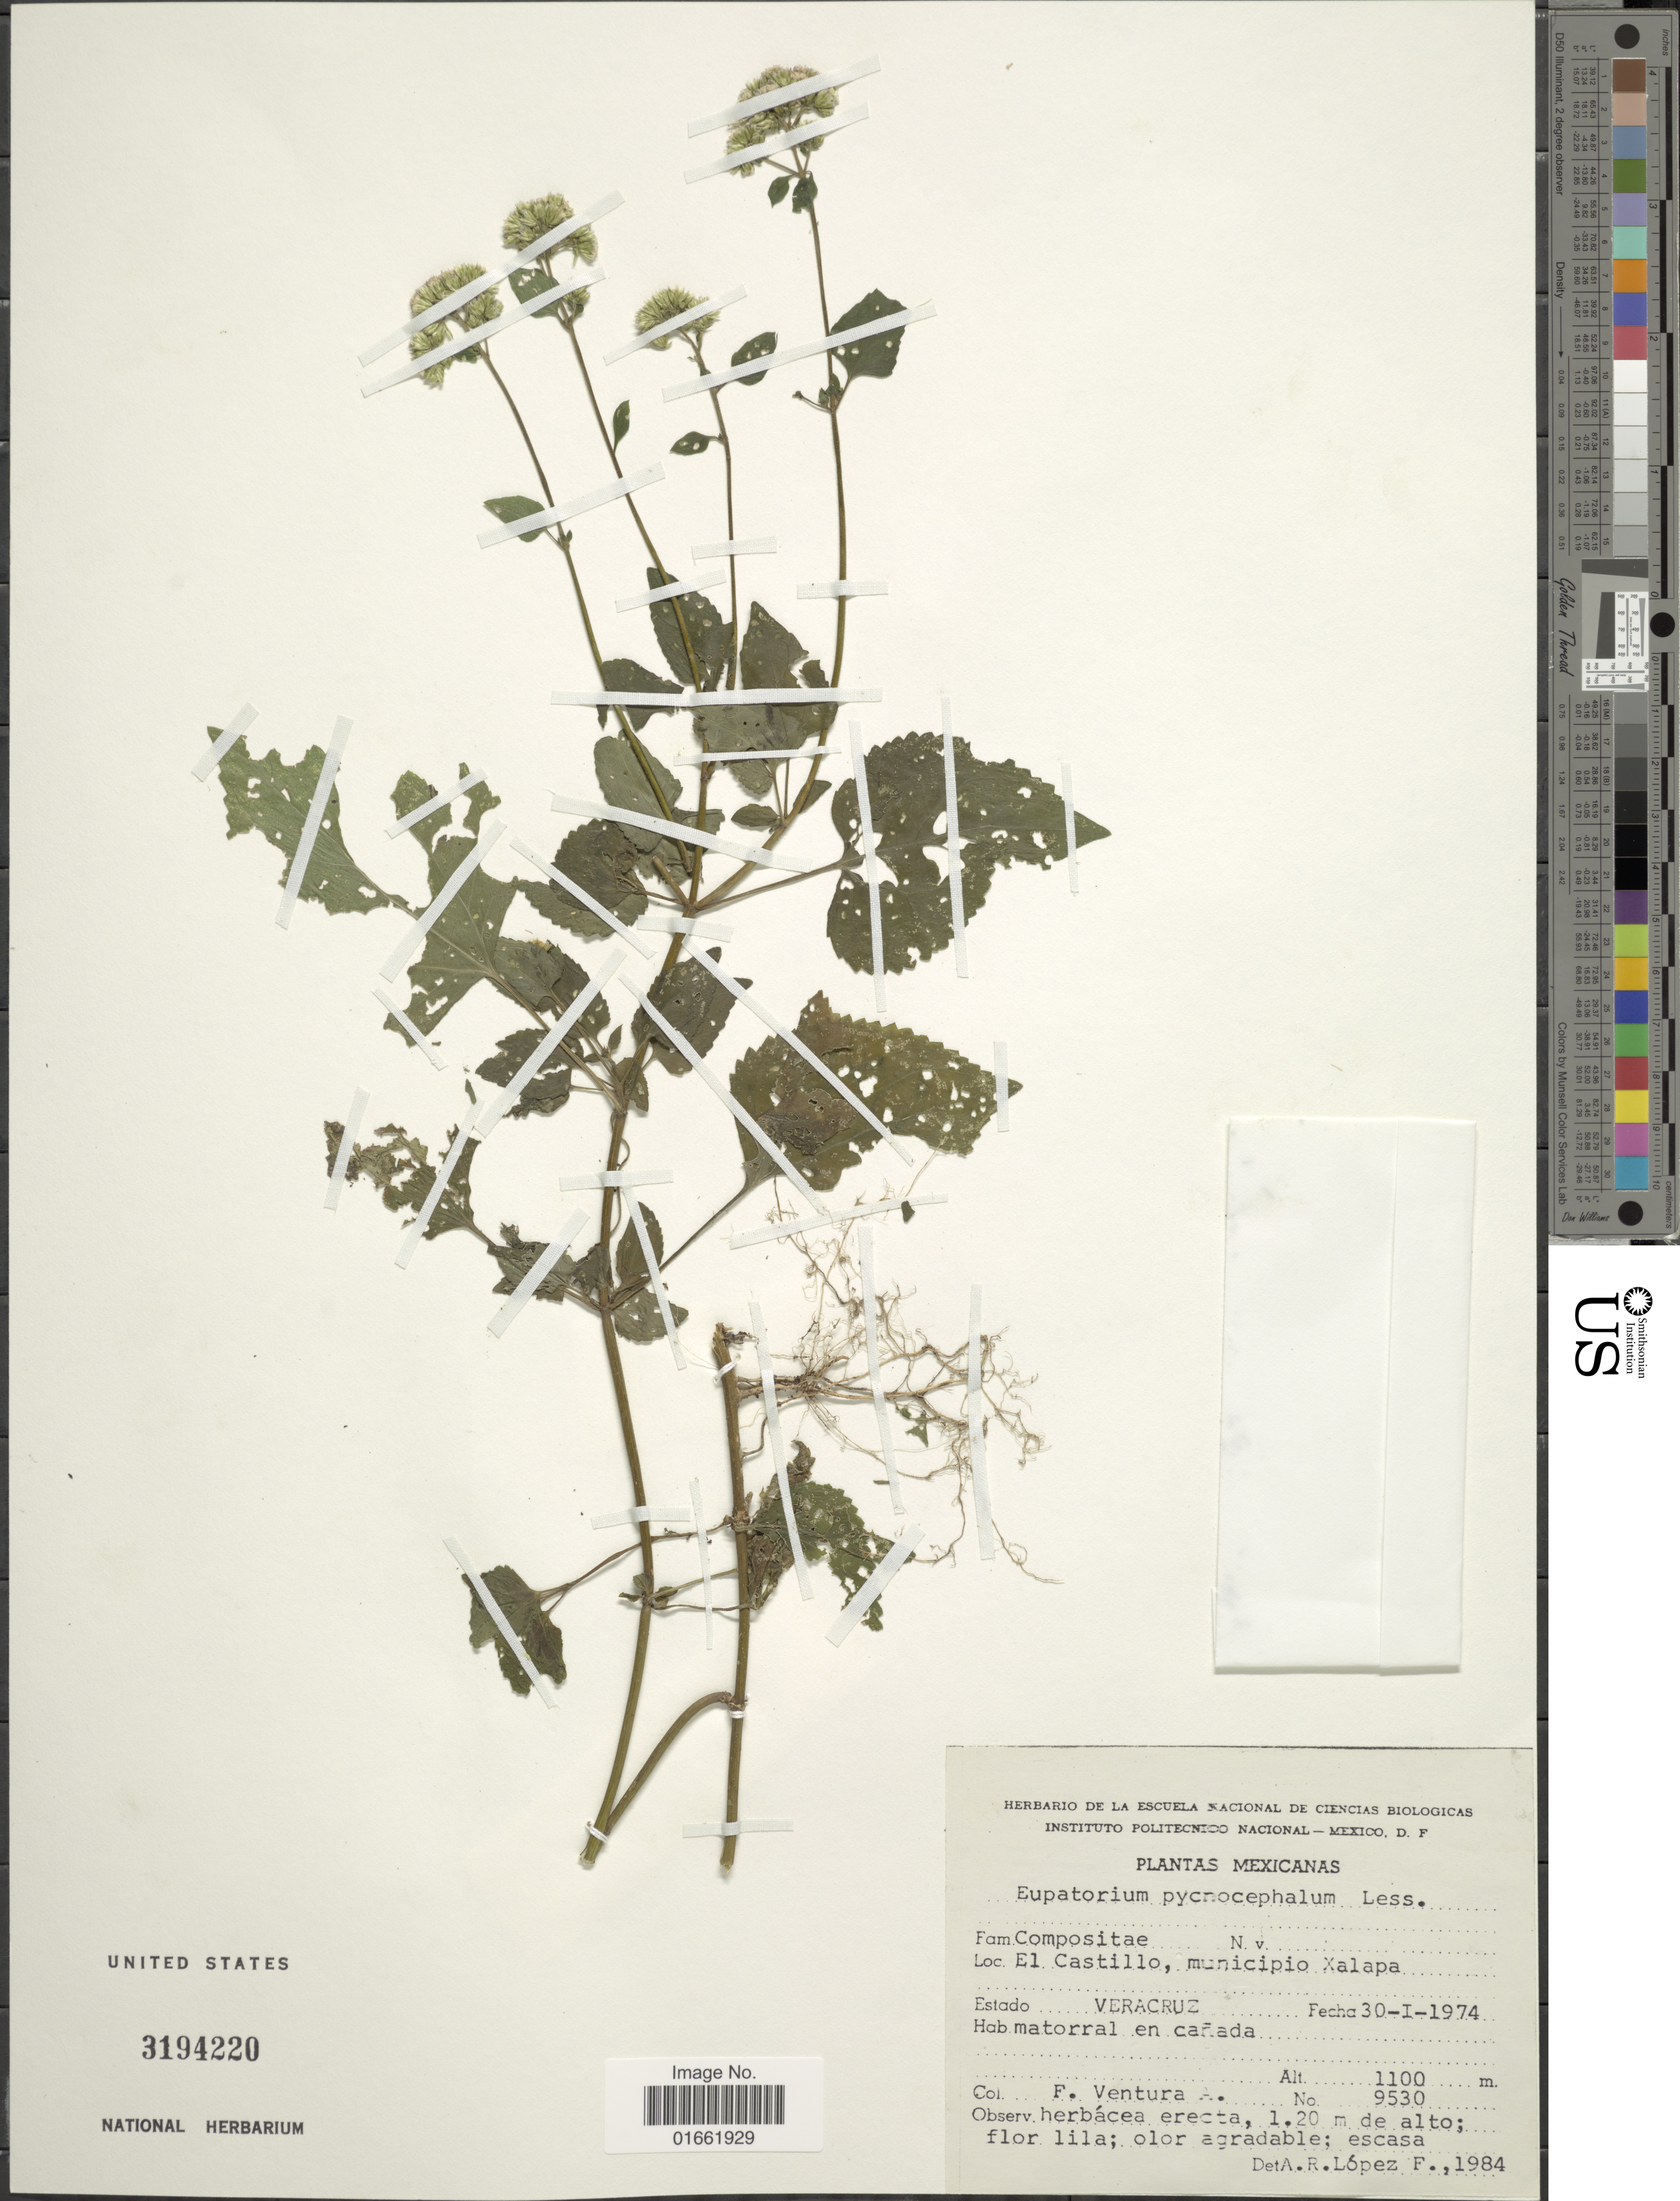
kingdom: Plantae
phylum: Tracheophyta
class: Magnoliopsida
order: Asterales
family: Asteraceae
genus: Fleischmannia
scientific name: Fleischmannia pycnocephala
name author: (Less.) R.M. King & H. Rob.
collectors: F. Ventura A.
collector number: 9530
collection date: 1974-01-30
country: Mexico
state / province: Veracruz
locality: El Castillo, municipio Xalapa. Estado Veracruz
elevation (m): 1100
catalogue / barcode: US 3194220